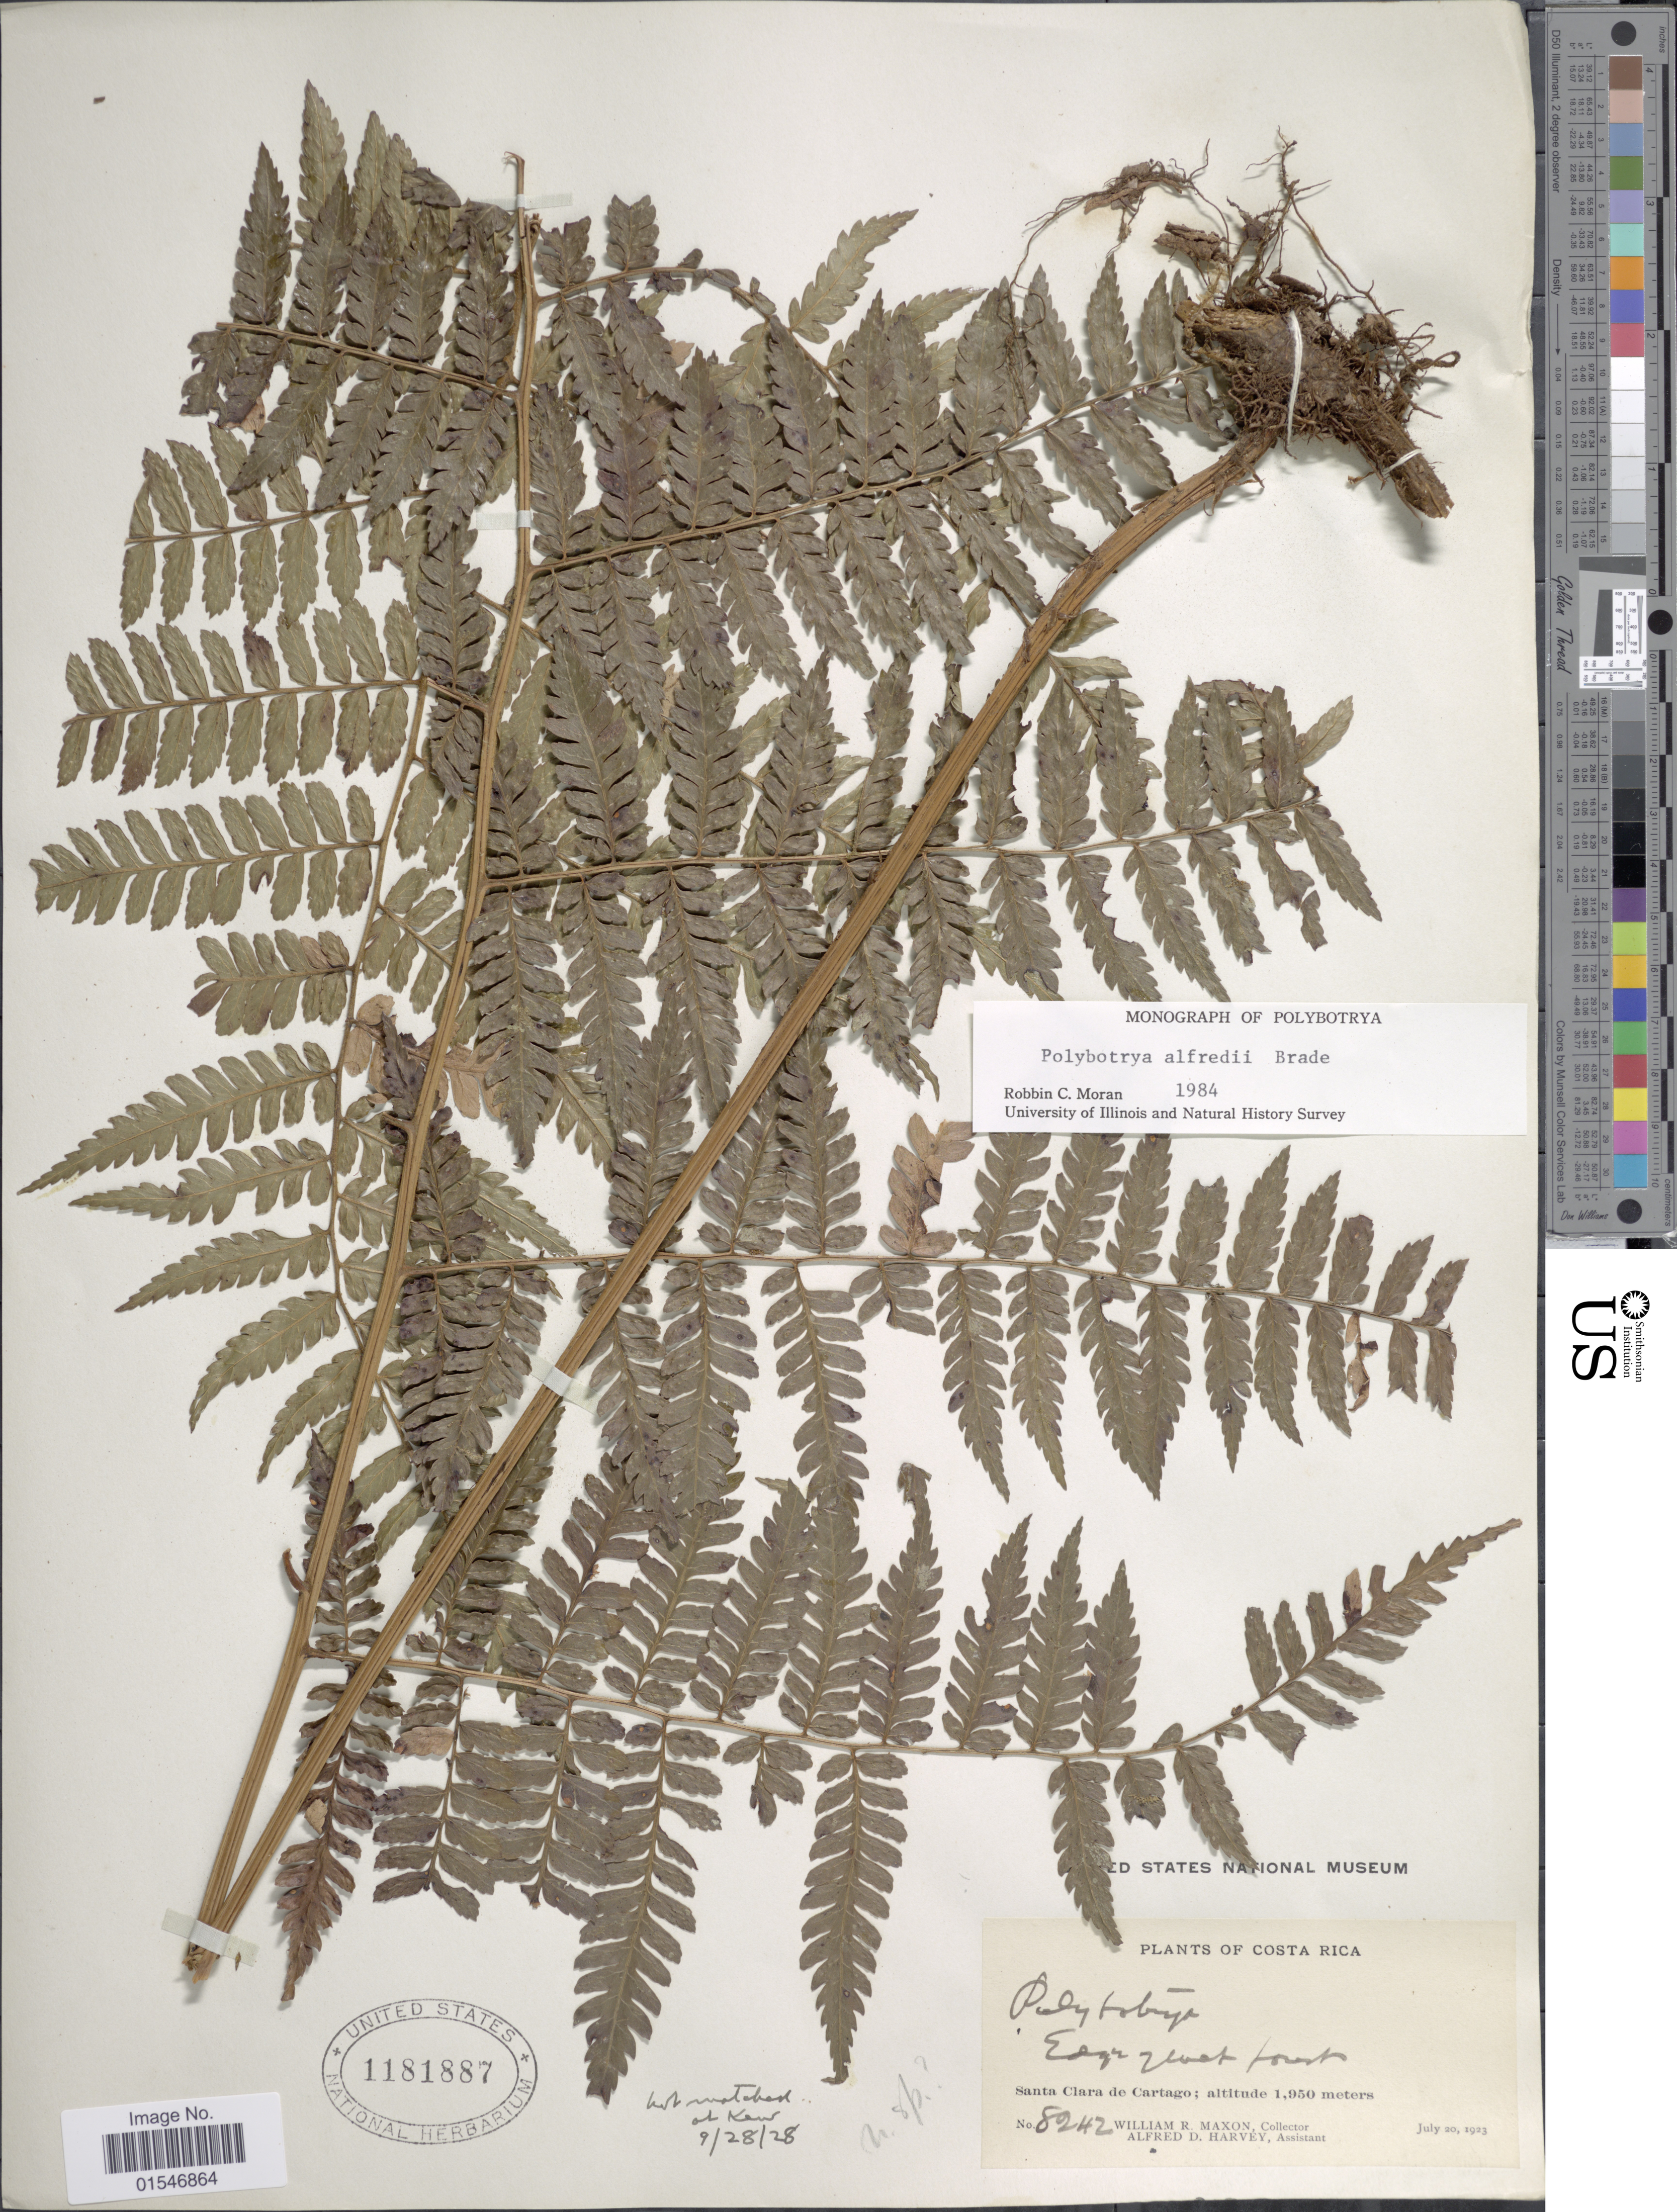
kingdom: Plantae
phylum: Tracheophyta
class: Polypodiopsida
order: Polypodiales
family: Dryopteridaceae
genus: Polybotrya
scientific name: Polybotrya alfredii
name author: Brade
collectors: W. R. Maxon & A. D. Harvey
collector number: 8242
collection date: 1923-07-20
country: Costa Rica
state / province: Cartago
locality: Santa Clara de Cartago, Costa Rica.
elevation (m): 1950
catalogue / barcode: US 1181887